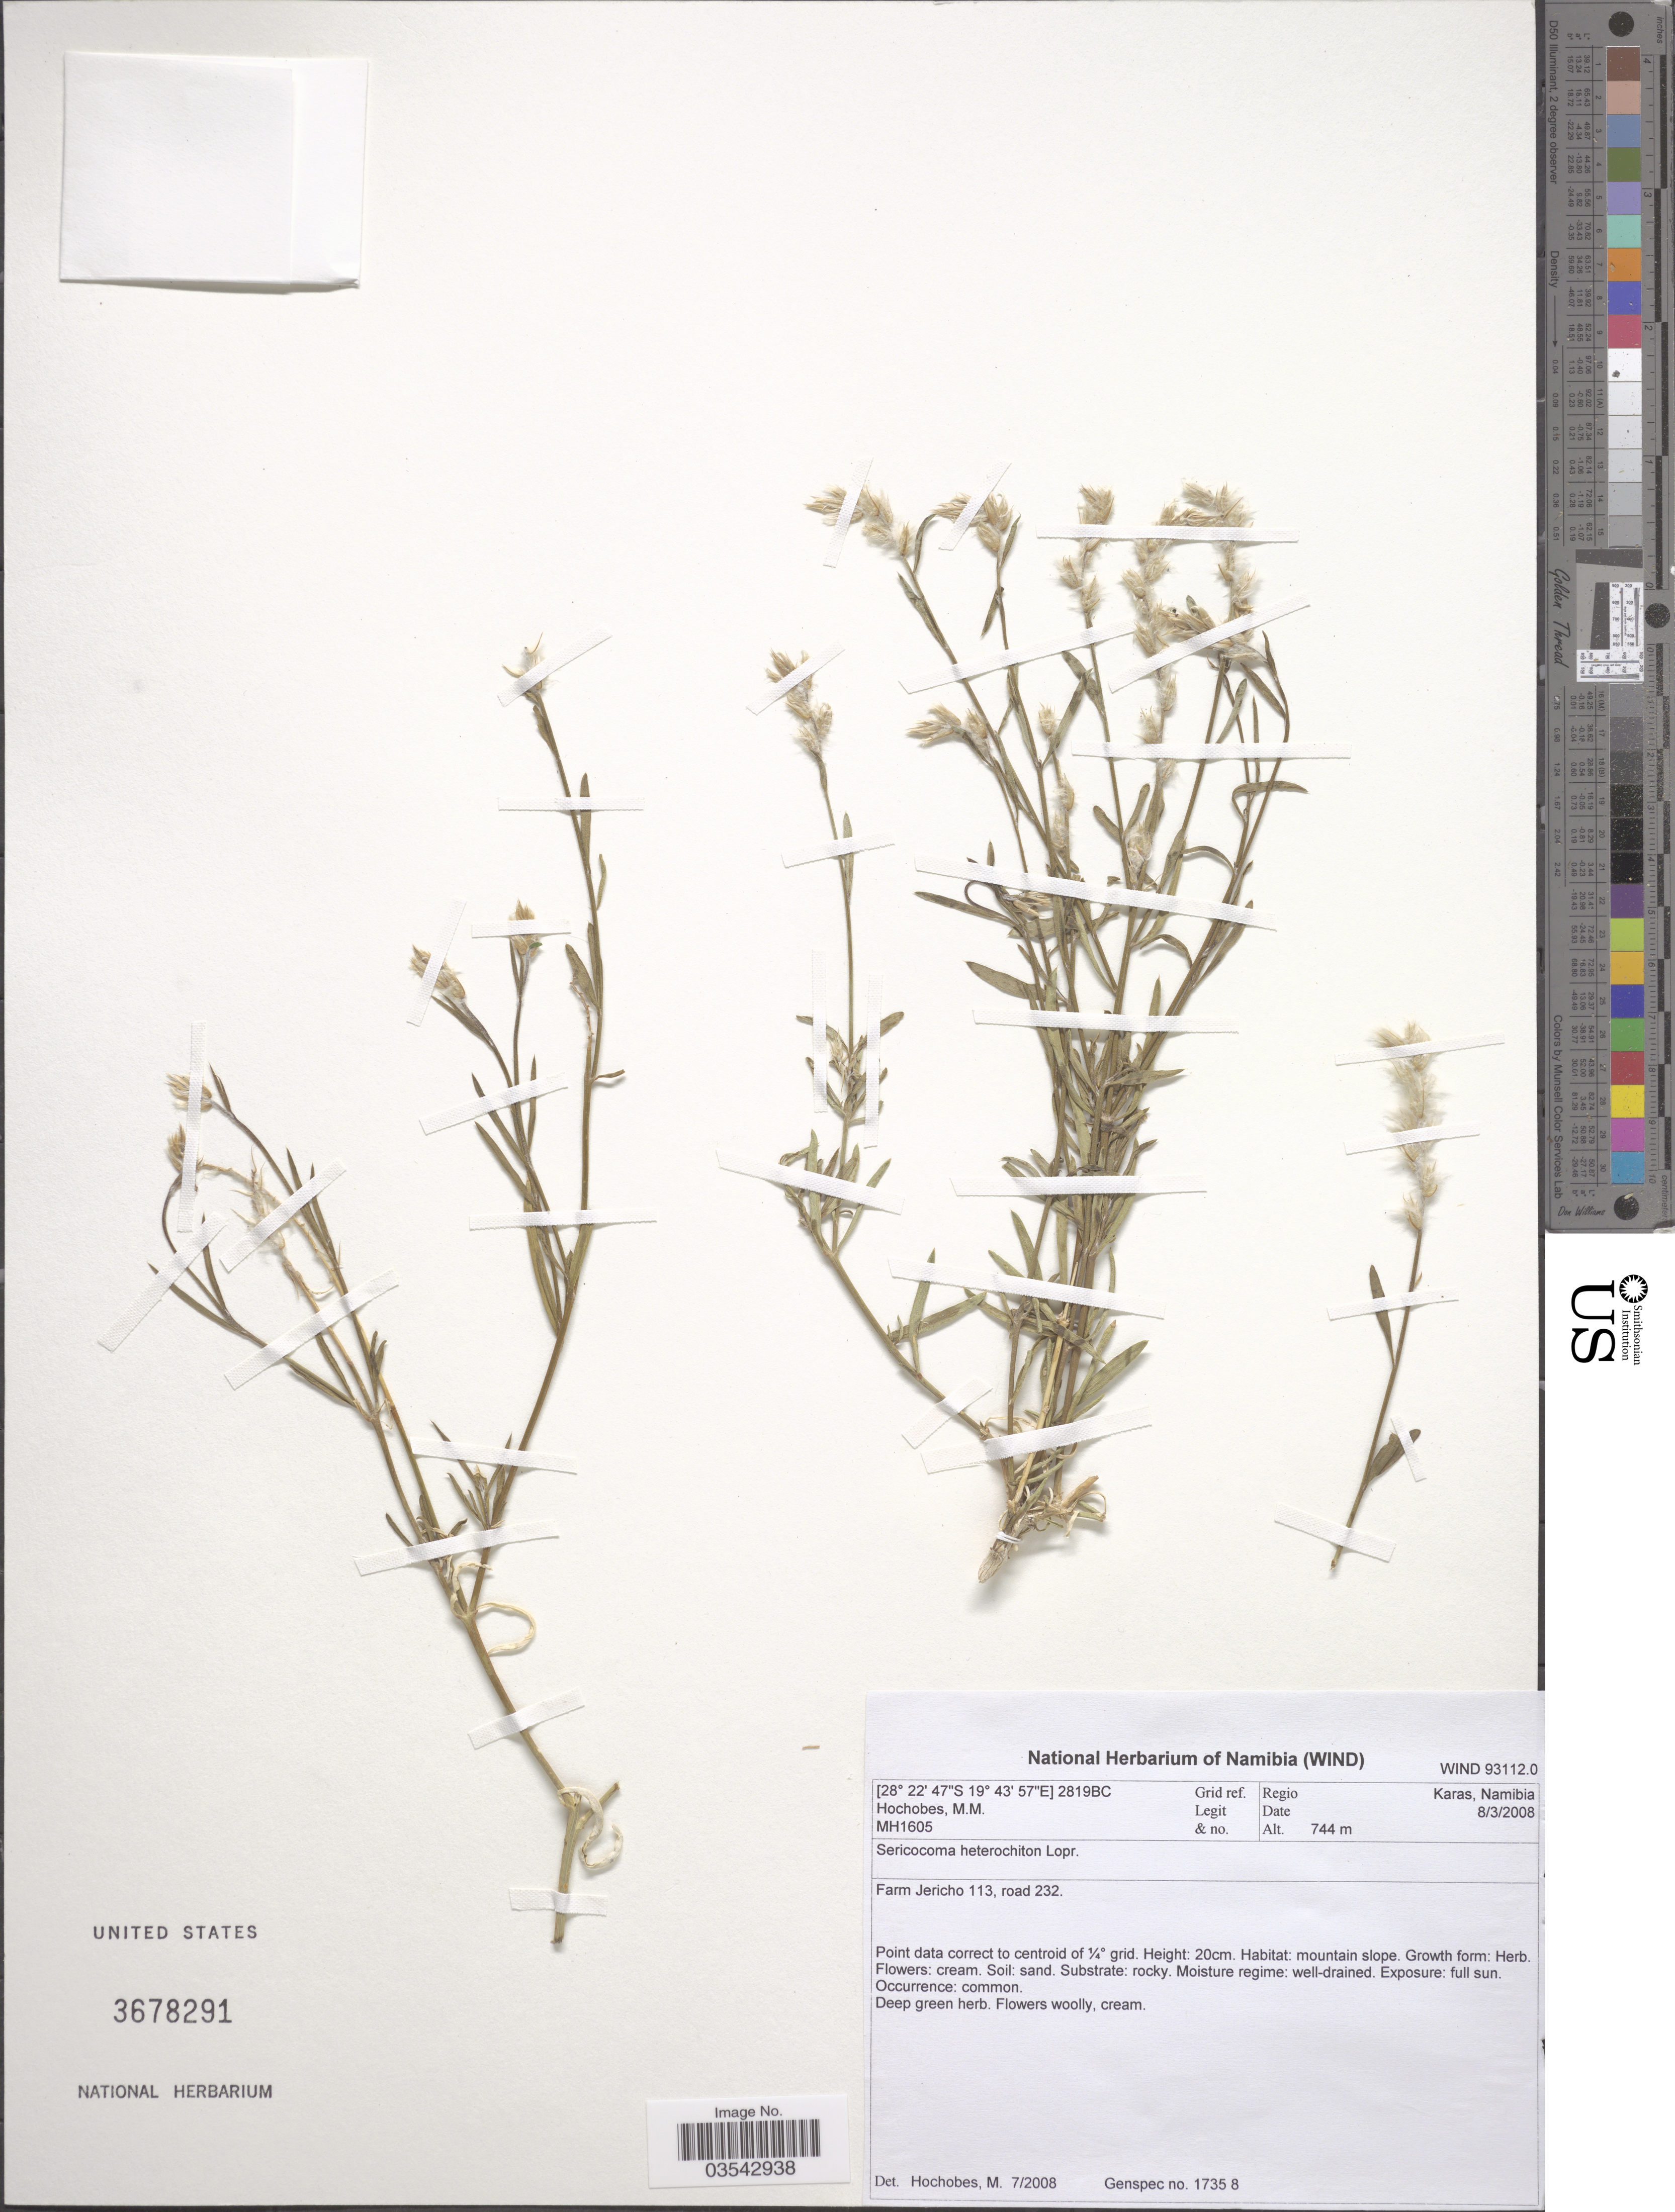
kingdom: Plantae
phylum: Tracheophyta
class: Magnoliopsida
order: Caryophyllales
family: Amaranthaceae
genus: Sericocoma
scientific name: Sericocoma heterochiton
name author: Lopr.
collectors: M. Hochobes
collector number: MH1605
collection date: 2008-03-08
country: Namibia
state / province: Karas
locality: Grid ref. 2819BC. Regio Karas. Farm Jericho 113, road 232.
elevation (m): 744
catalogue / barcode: US 3678291